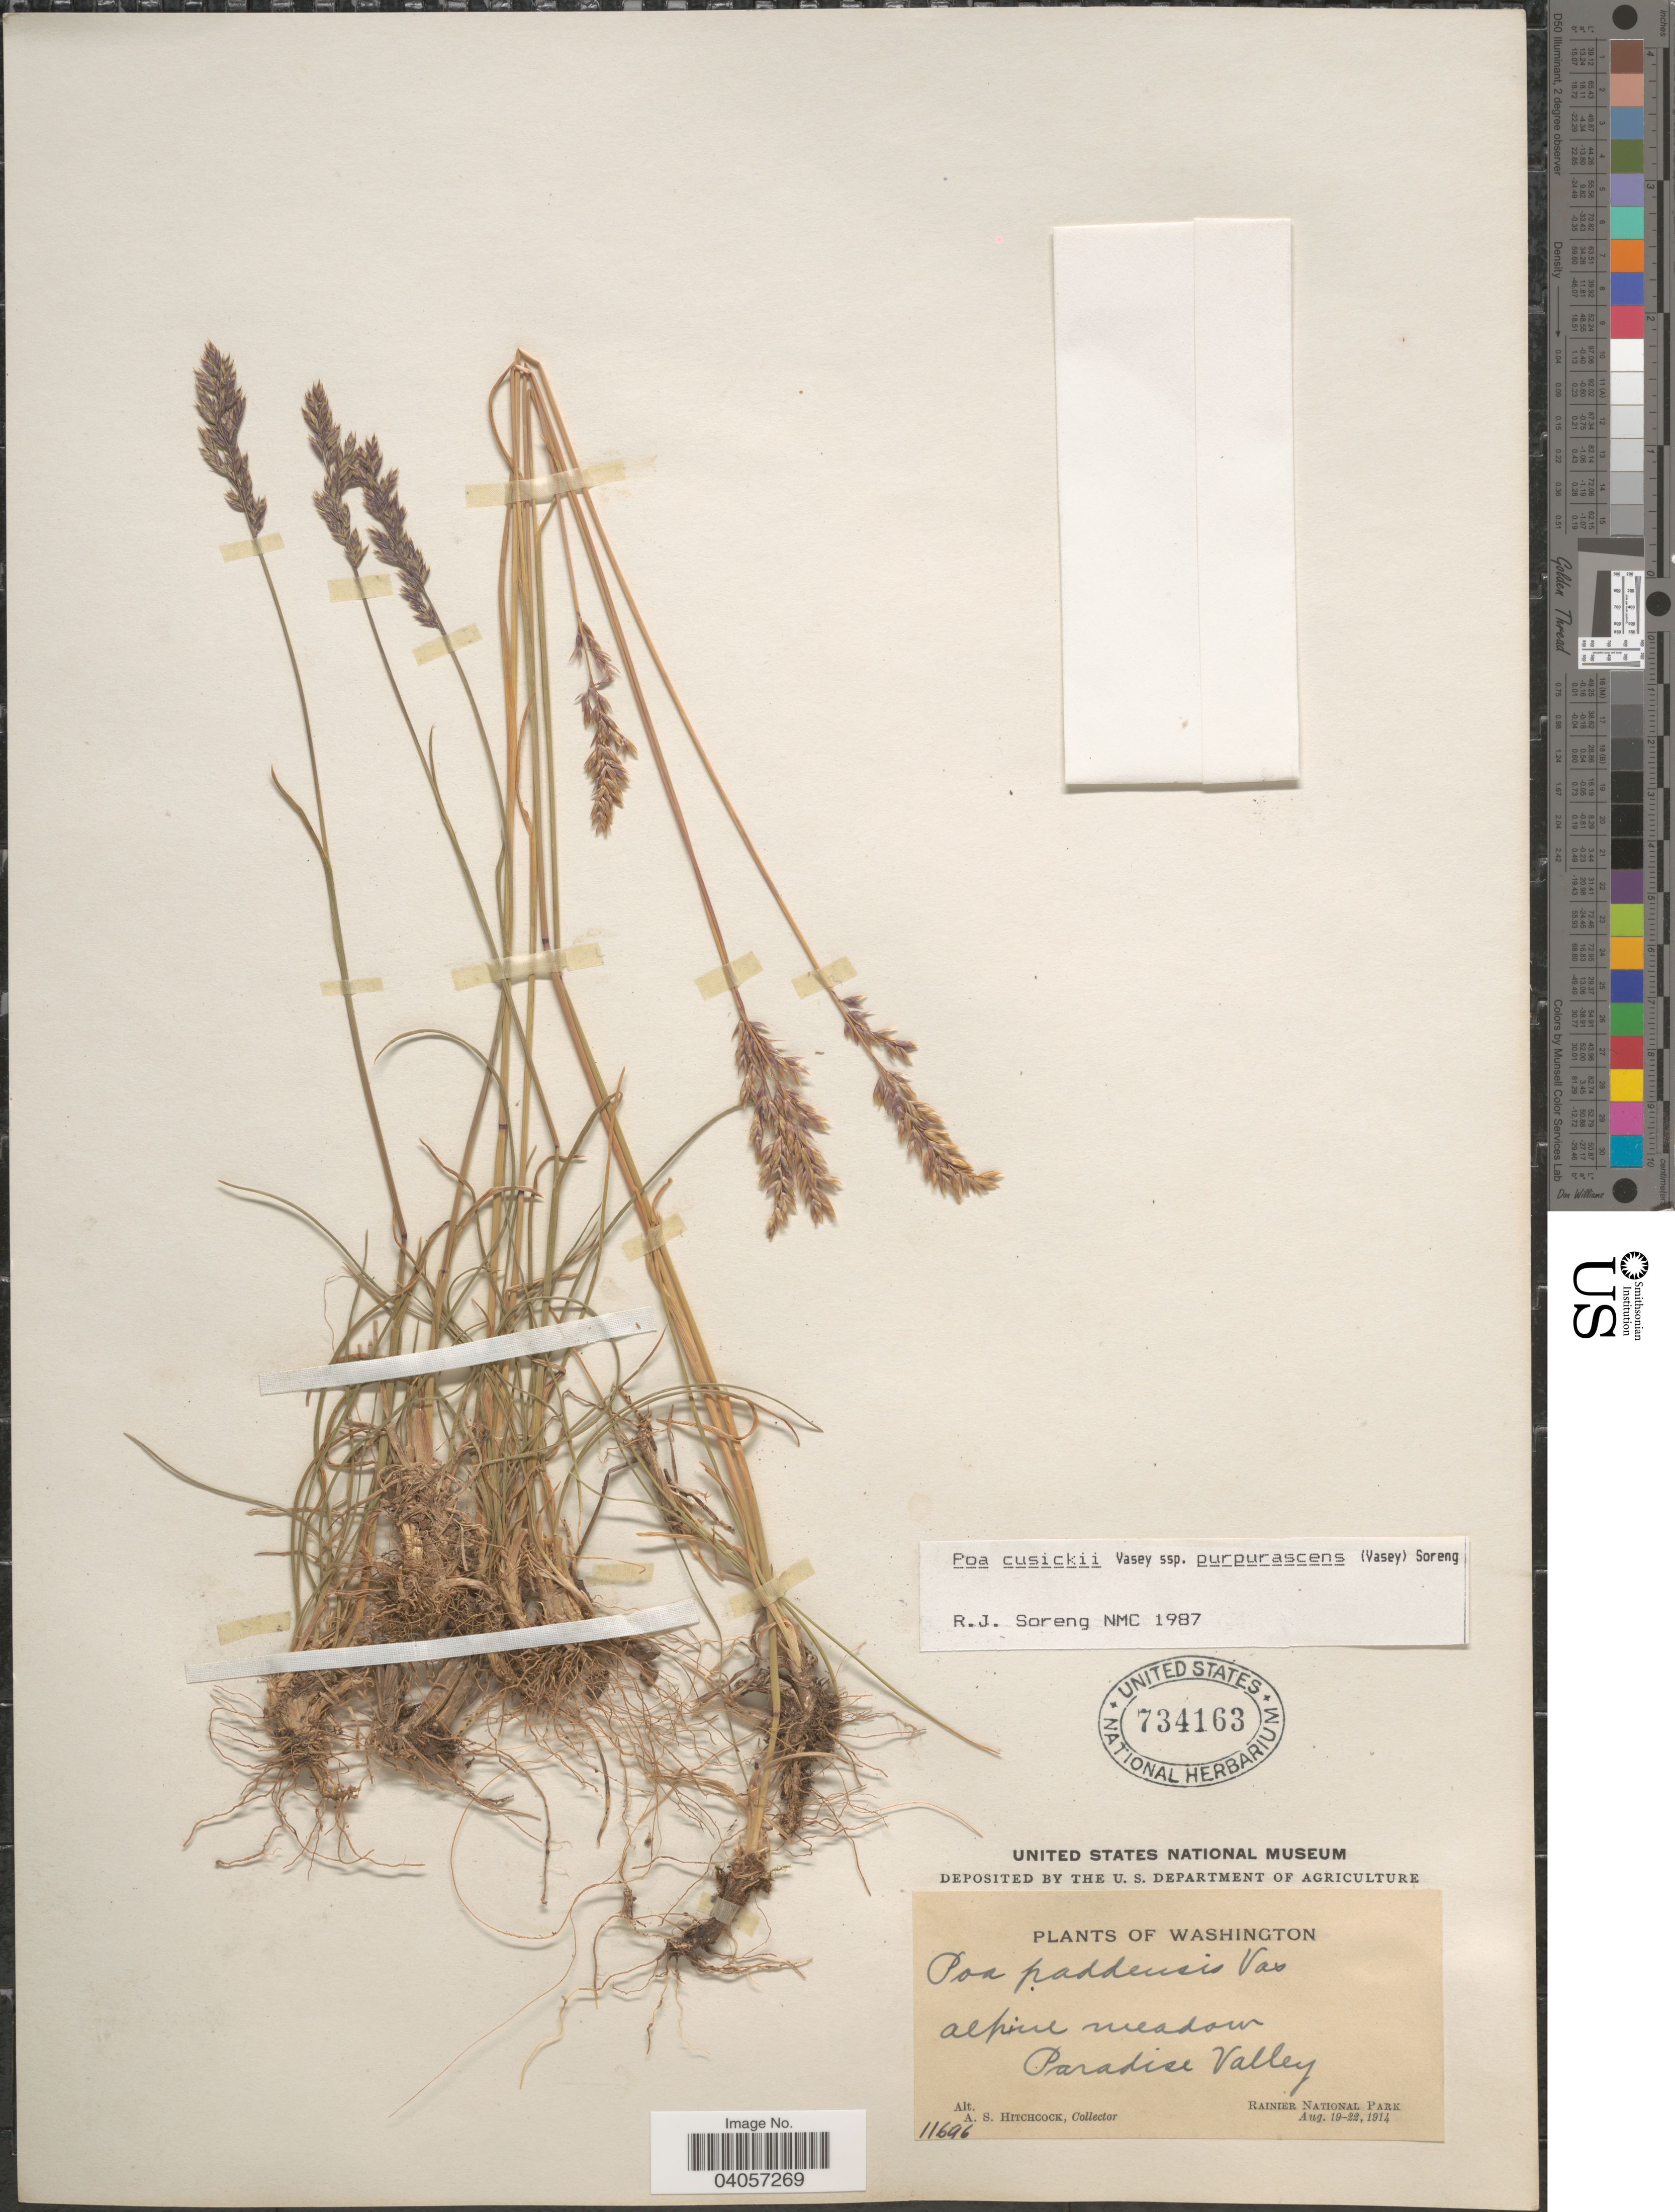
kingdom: Plantae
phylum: Tracheophyta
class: Liliopsida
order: Poales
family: Poaceae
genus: Poa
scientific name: Poa cusickii subsp. purpurascens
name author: (Vasey) Soreng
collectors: A. S. Hitchcock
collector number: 11696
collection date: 1914-08-19/1914-08-22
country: United States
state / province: Washington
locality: Paradise Valley. Rainier National Park.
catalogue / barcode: US 734163